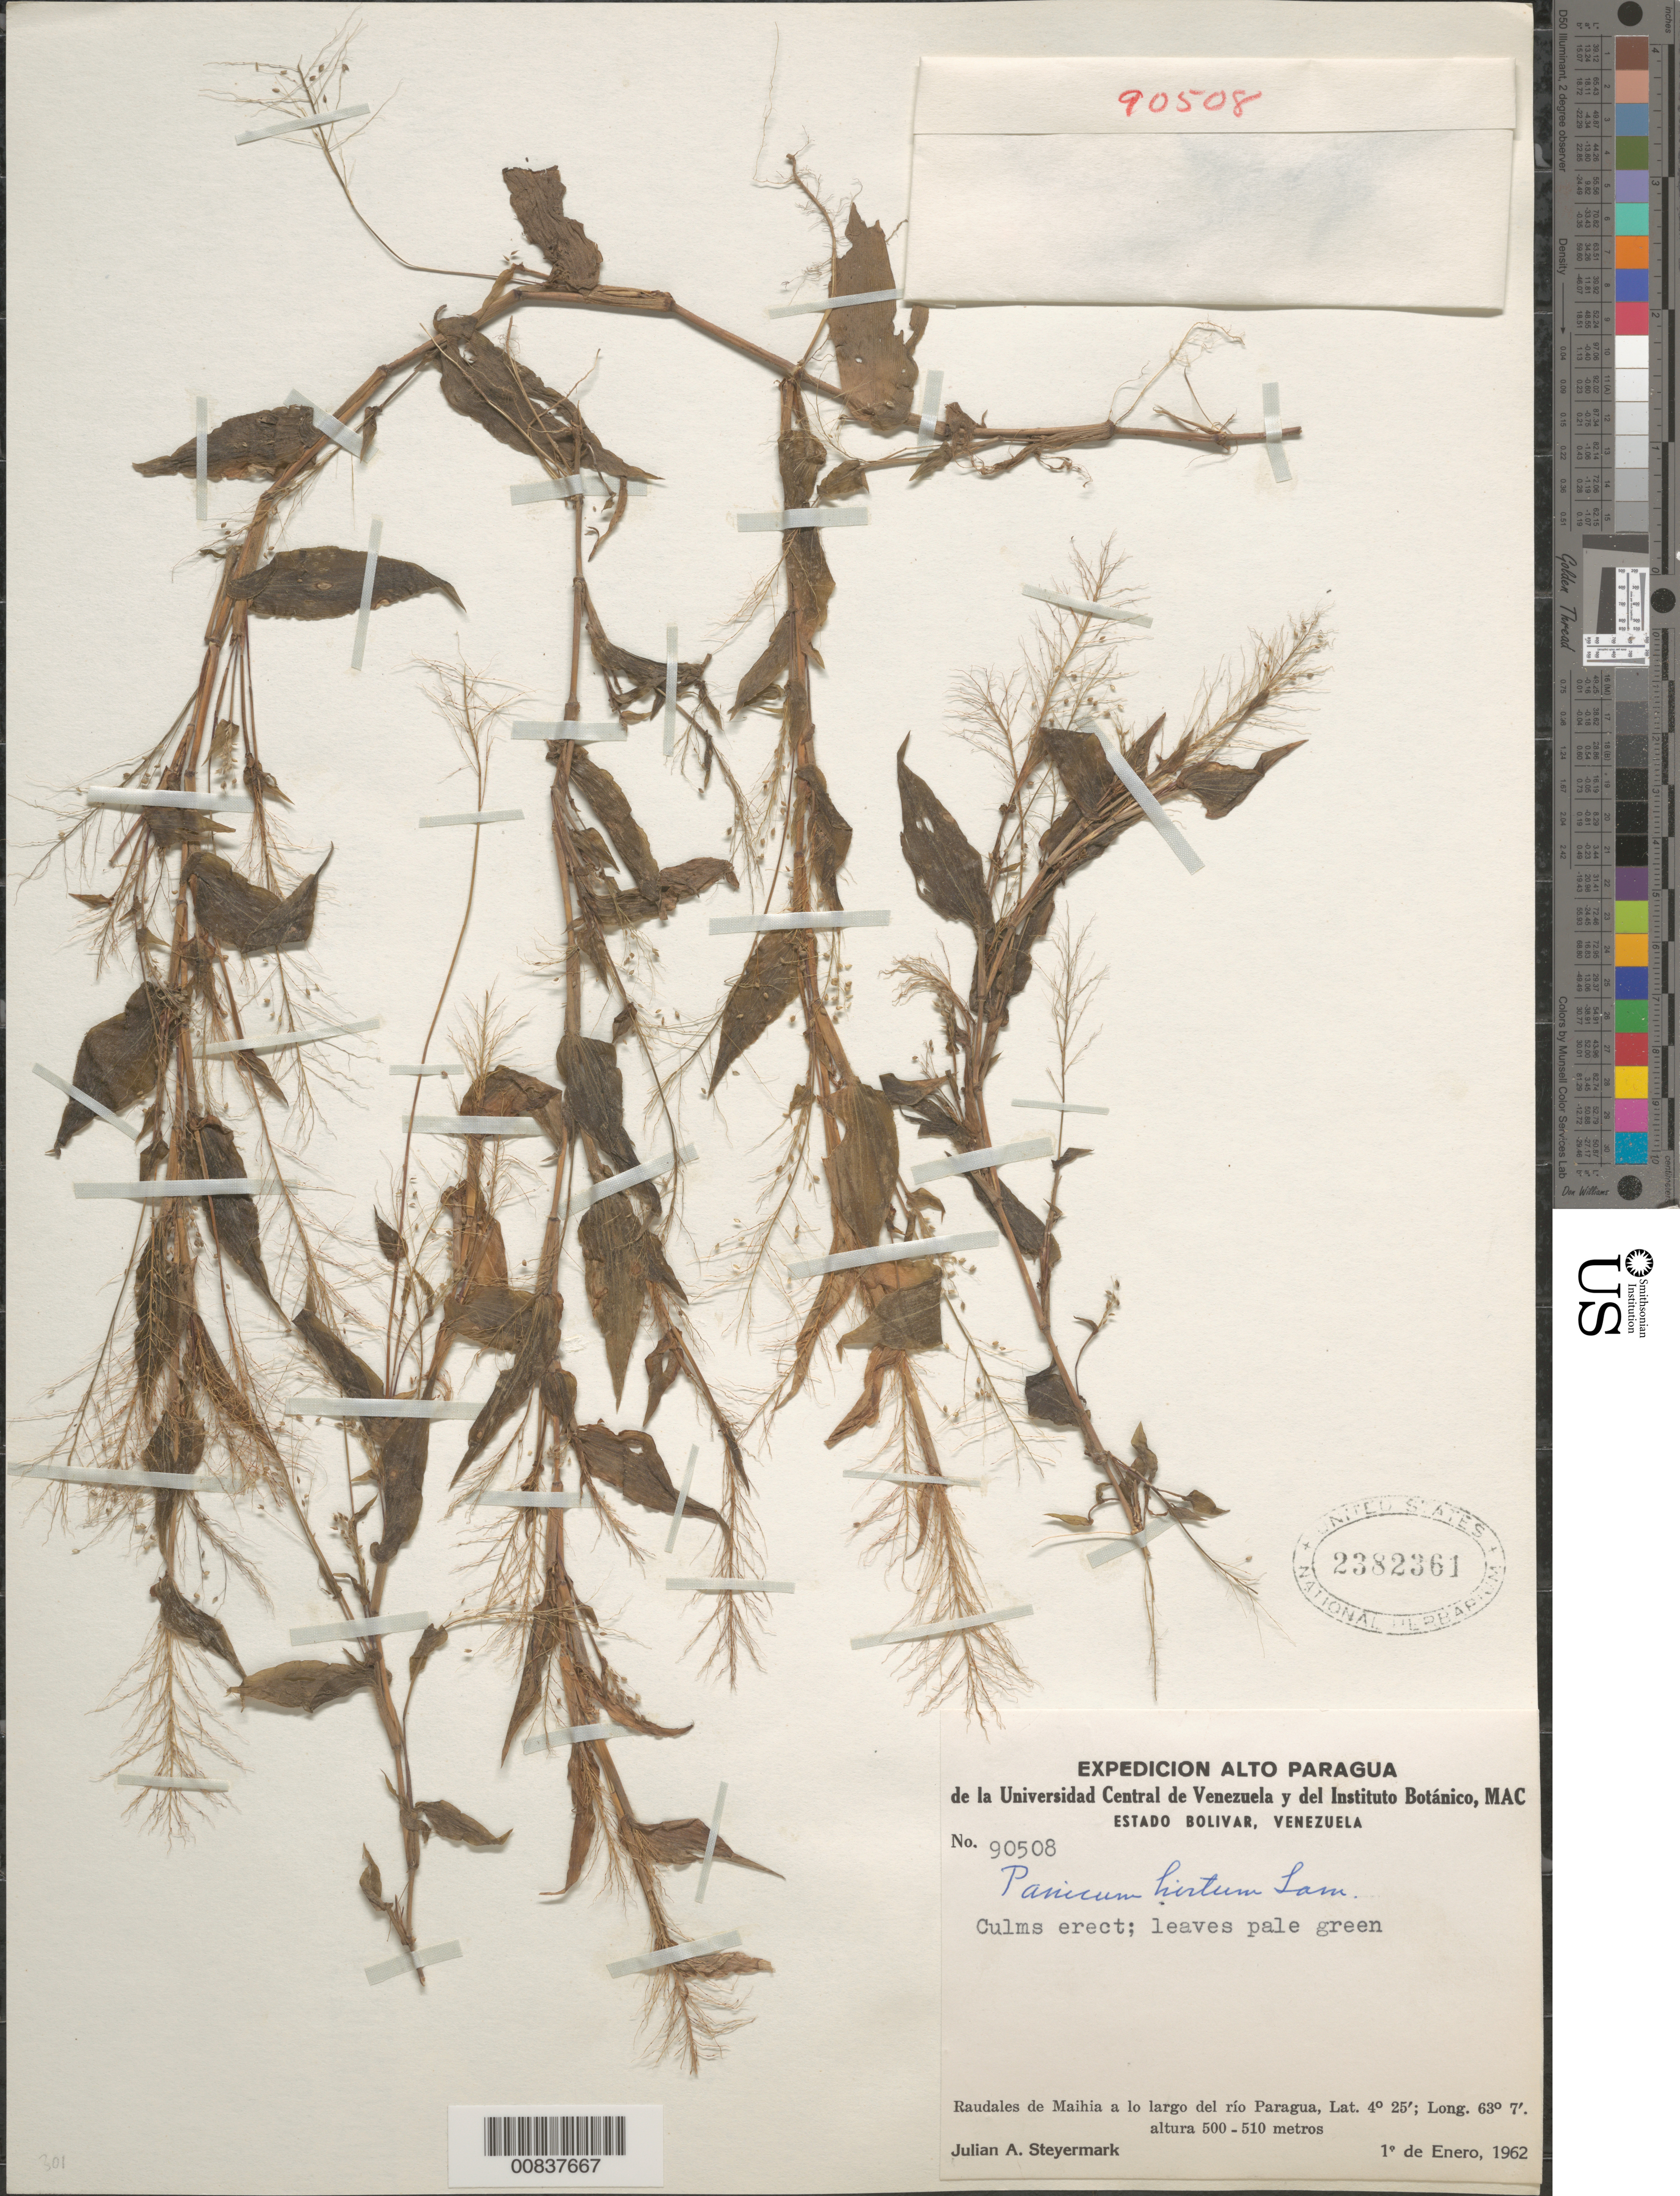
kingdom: Plantae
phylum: Tracheophyta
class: Liliopsida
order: Poales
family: Poaceae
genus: Panicum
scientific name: Panicum hirtum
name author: Lam.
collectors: J. Steyermark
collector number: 90508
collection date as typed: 1-Jan-62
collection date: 1962-01-01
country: Venezuela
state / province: Bolívar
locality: Raudales de Maihia, Rió Paragua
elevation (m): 500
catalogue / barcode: US 2382361